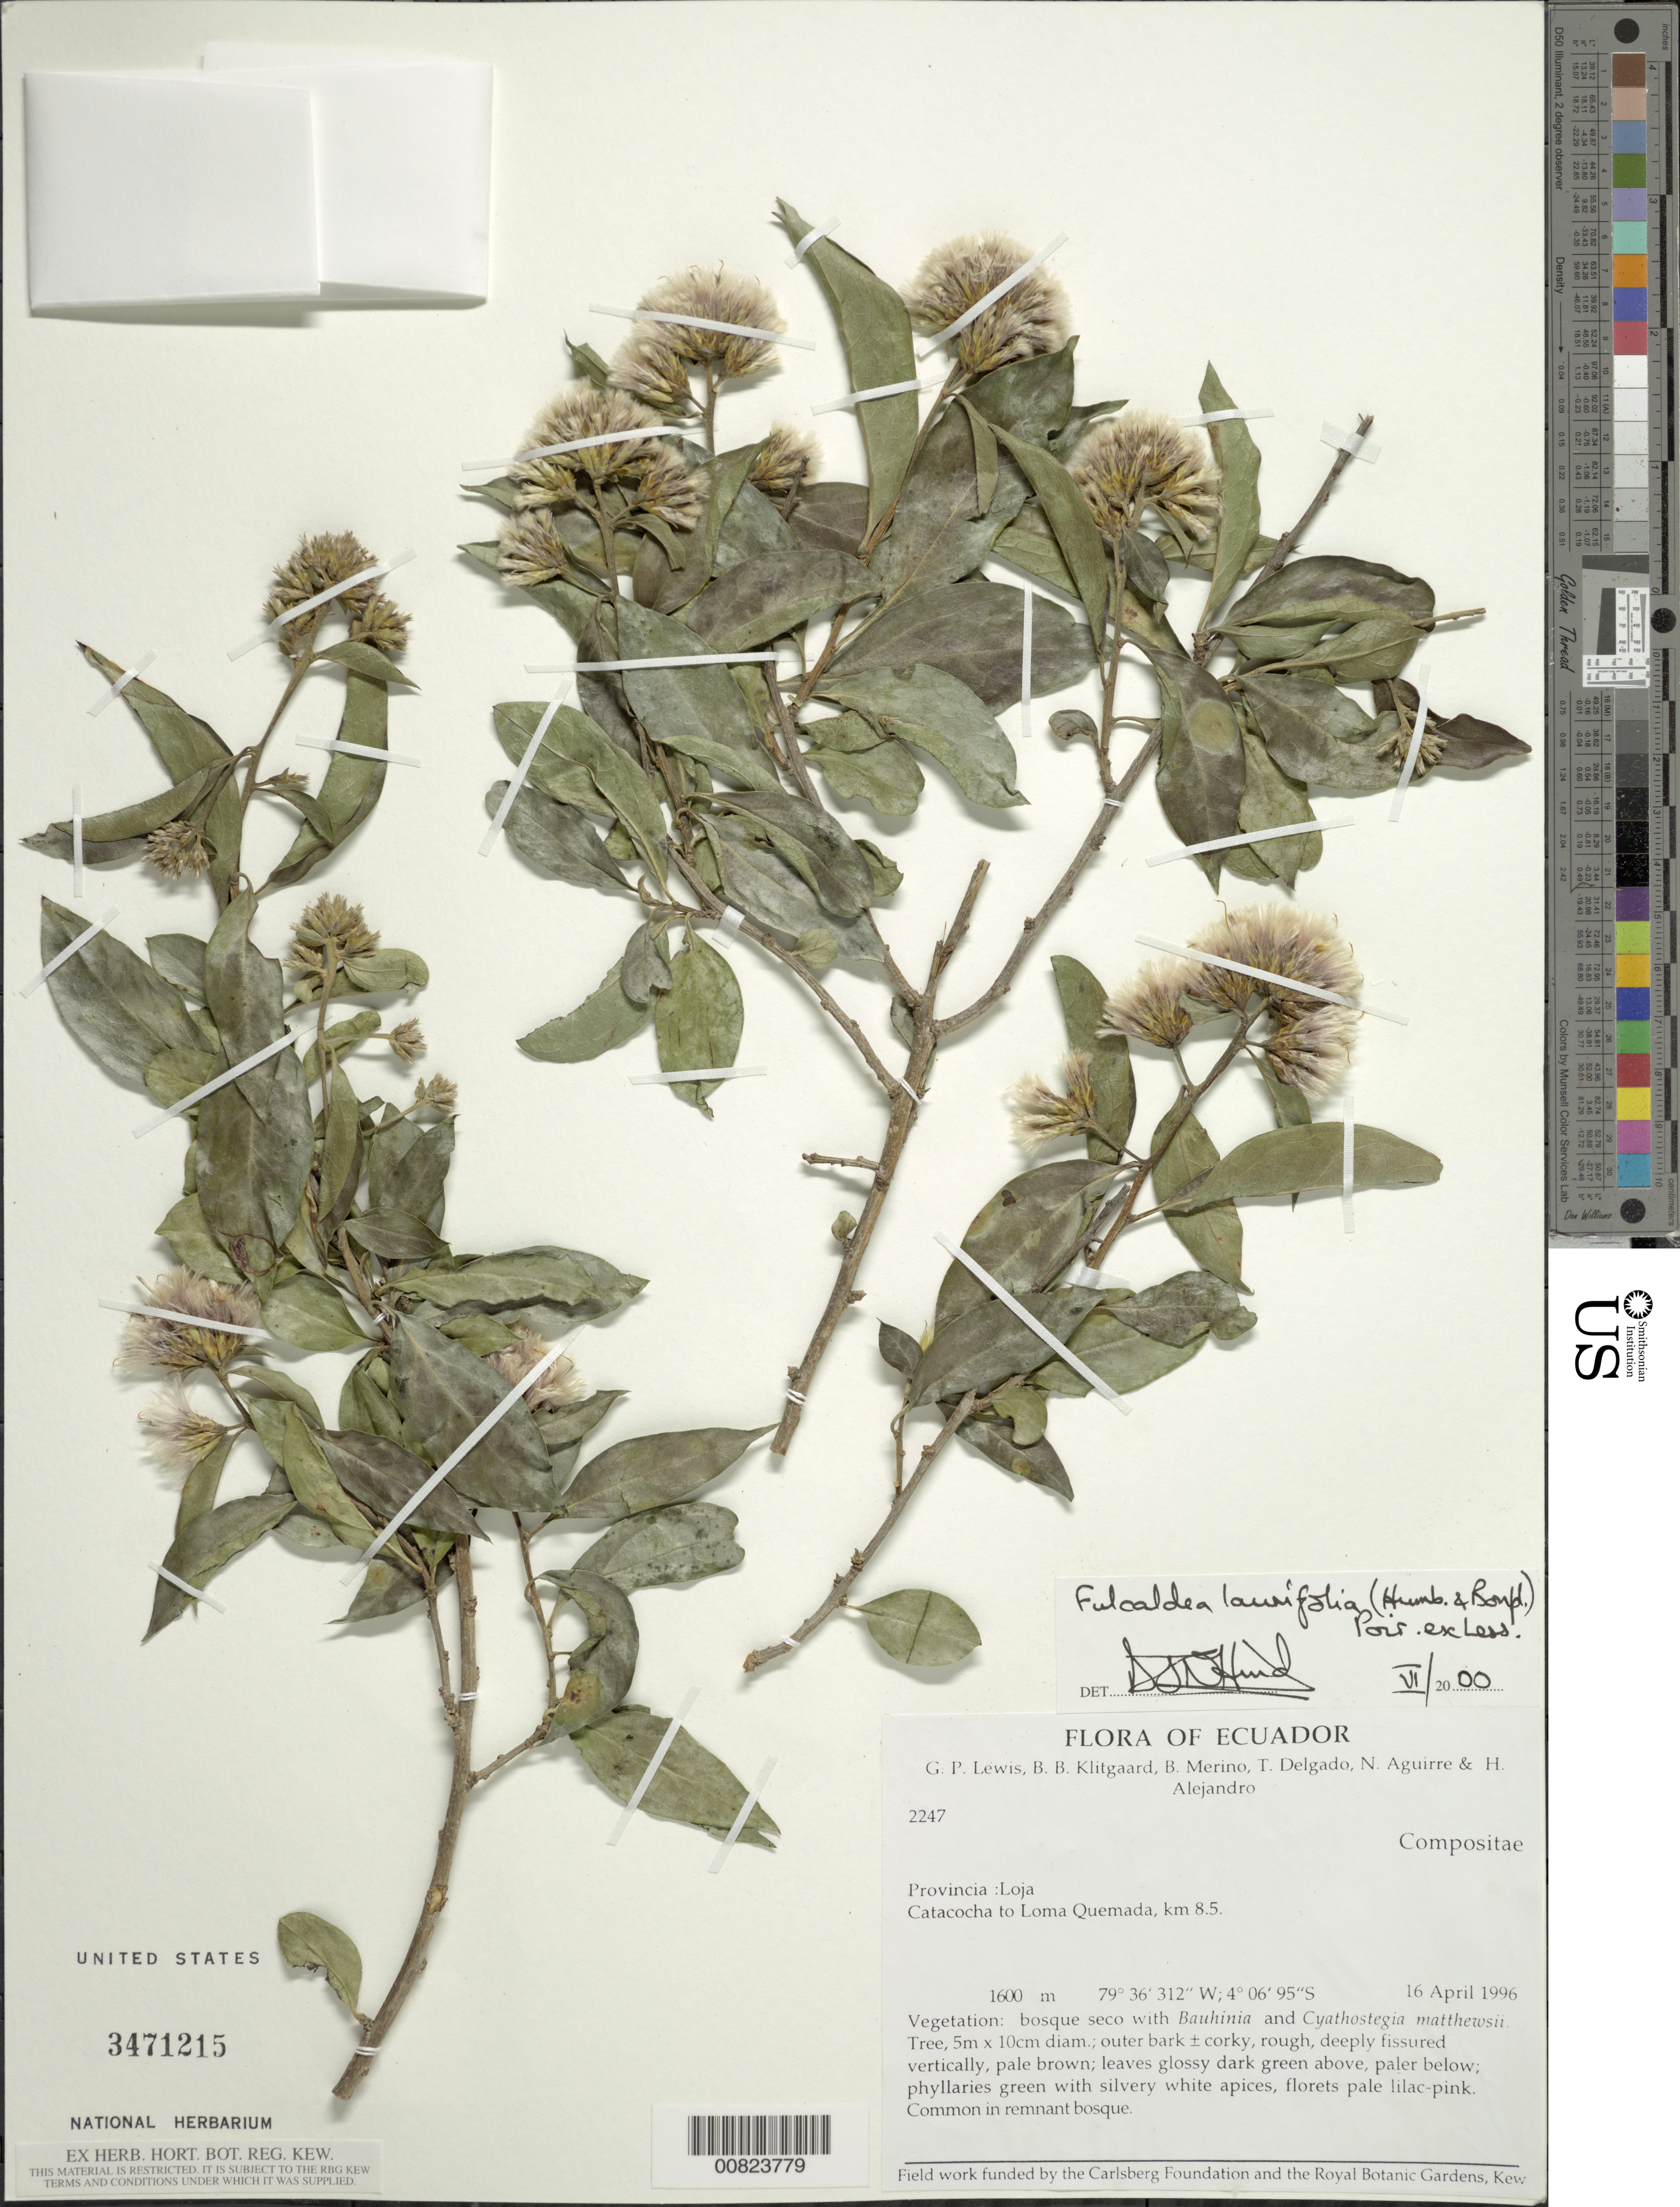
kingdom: Plantae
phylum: Tracheophyta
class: Magnoliopsida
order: Asterales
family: Asteraceae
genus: Fulcaldea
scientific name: Fulcaldea laurifolia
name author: (Bonpl.) Poir.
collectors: G. P. Lewis, B. B. Klitgaard, B. Merino, T. Delgado & et al.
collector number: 2247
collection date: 1996-04-16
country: Ecuador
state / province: Loja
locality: Catacocha to Loma Quemada, km 8.5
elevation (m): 1600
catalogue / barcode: US 3471215